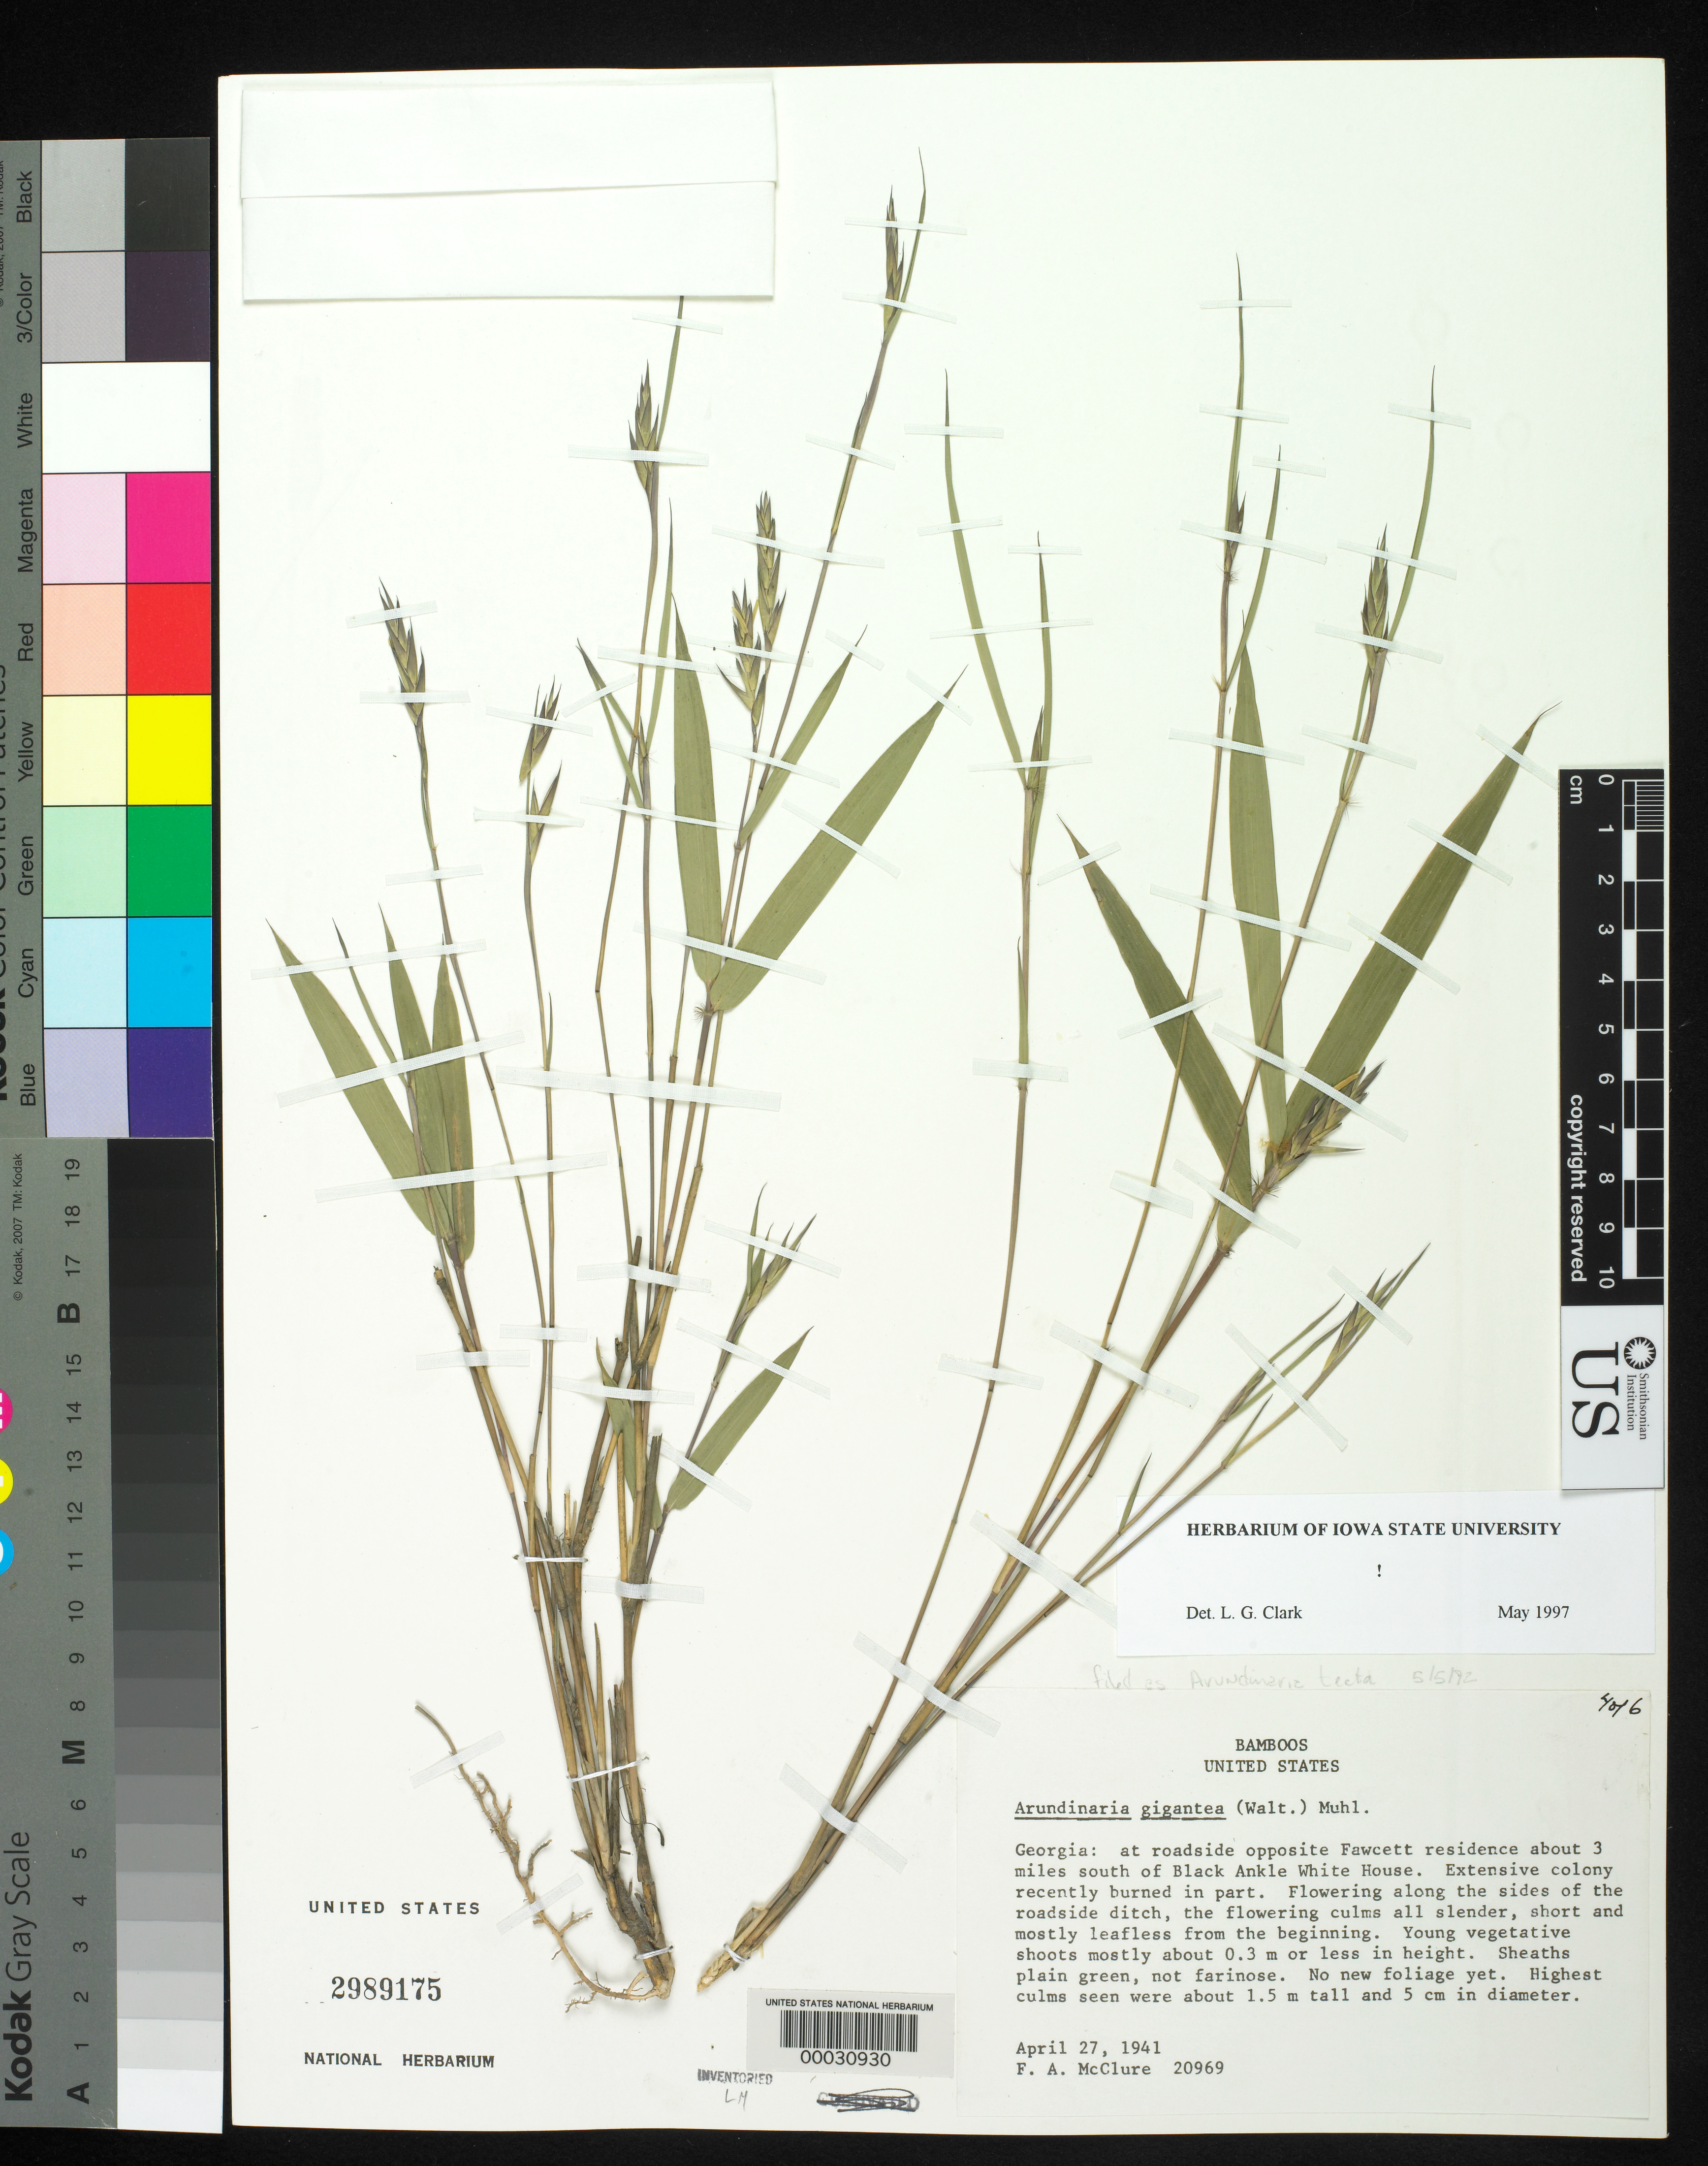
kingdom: Plantae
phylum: Tracheophyta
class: Liliopsida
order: Poales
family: Poaceae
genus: Arundinaria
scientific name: Arundinaria tecta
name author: (Walter) Muhl.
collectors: F. A. McClure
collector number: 20969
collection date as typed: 27 Apr 1941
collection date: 1941-04-27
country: United States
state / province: Georgia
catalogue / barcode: US 2989175